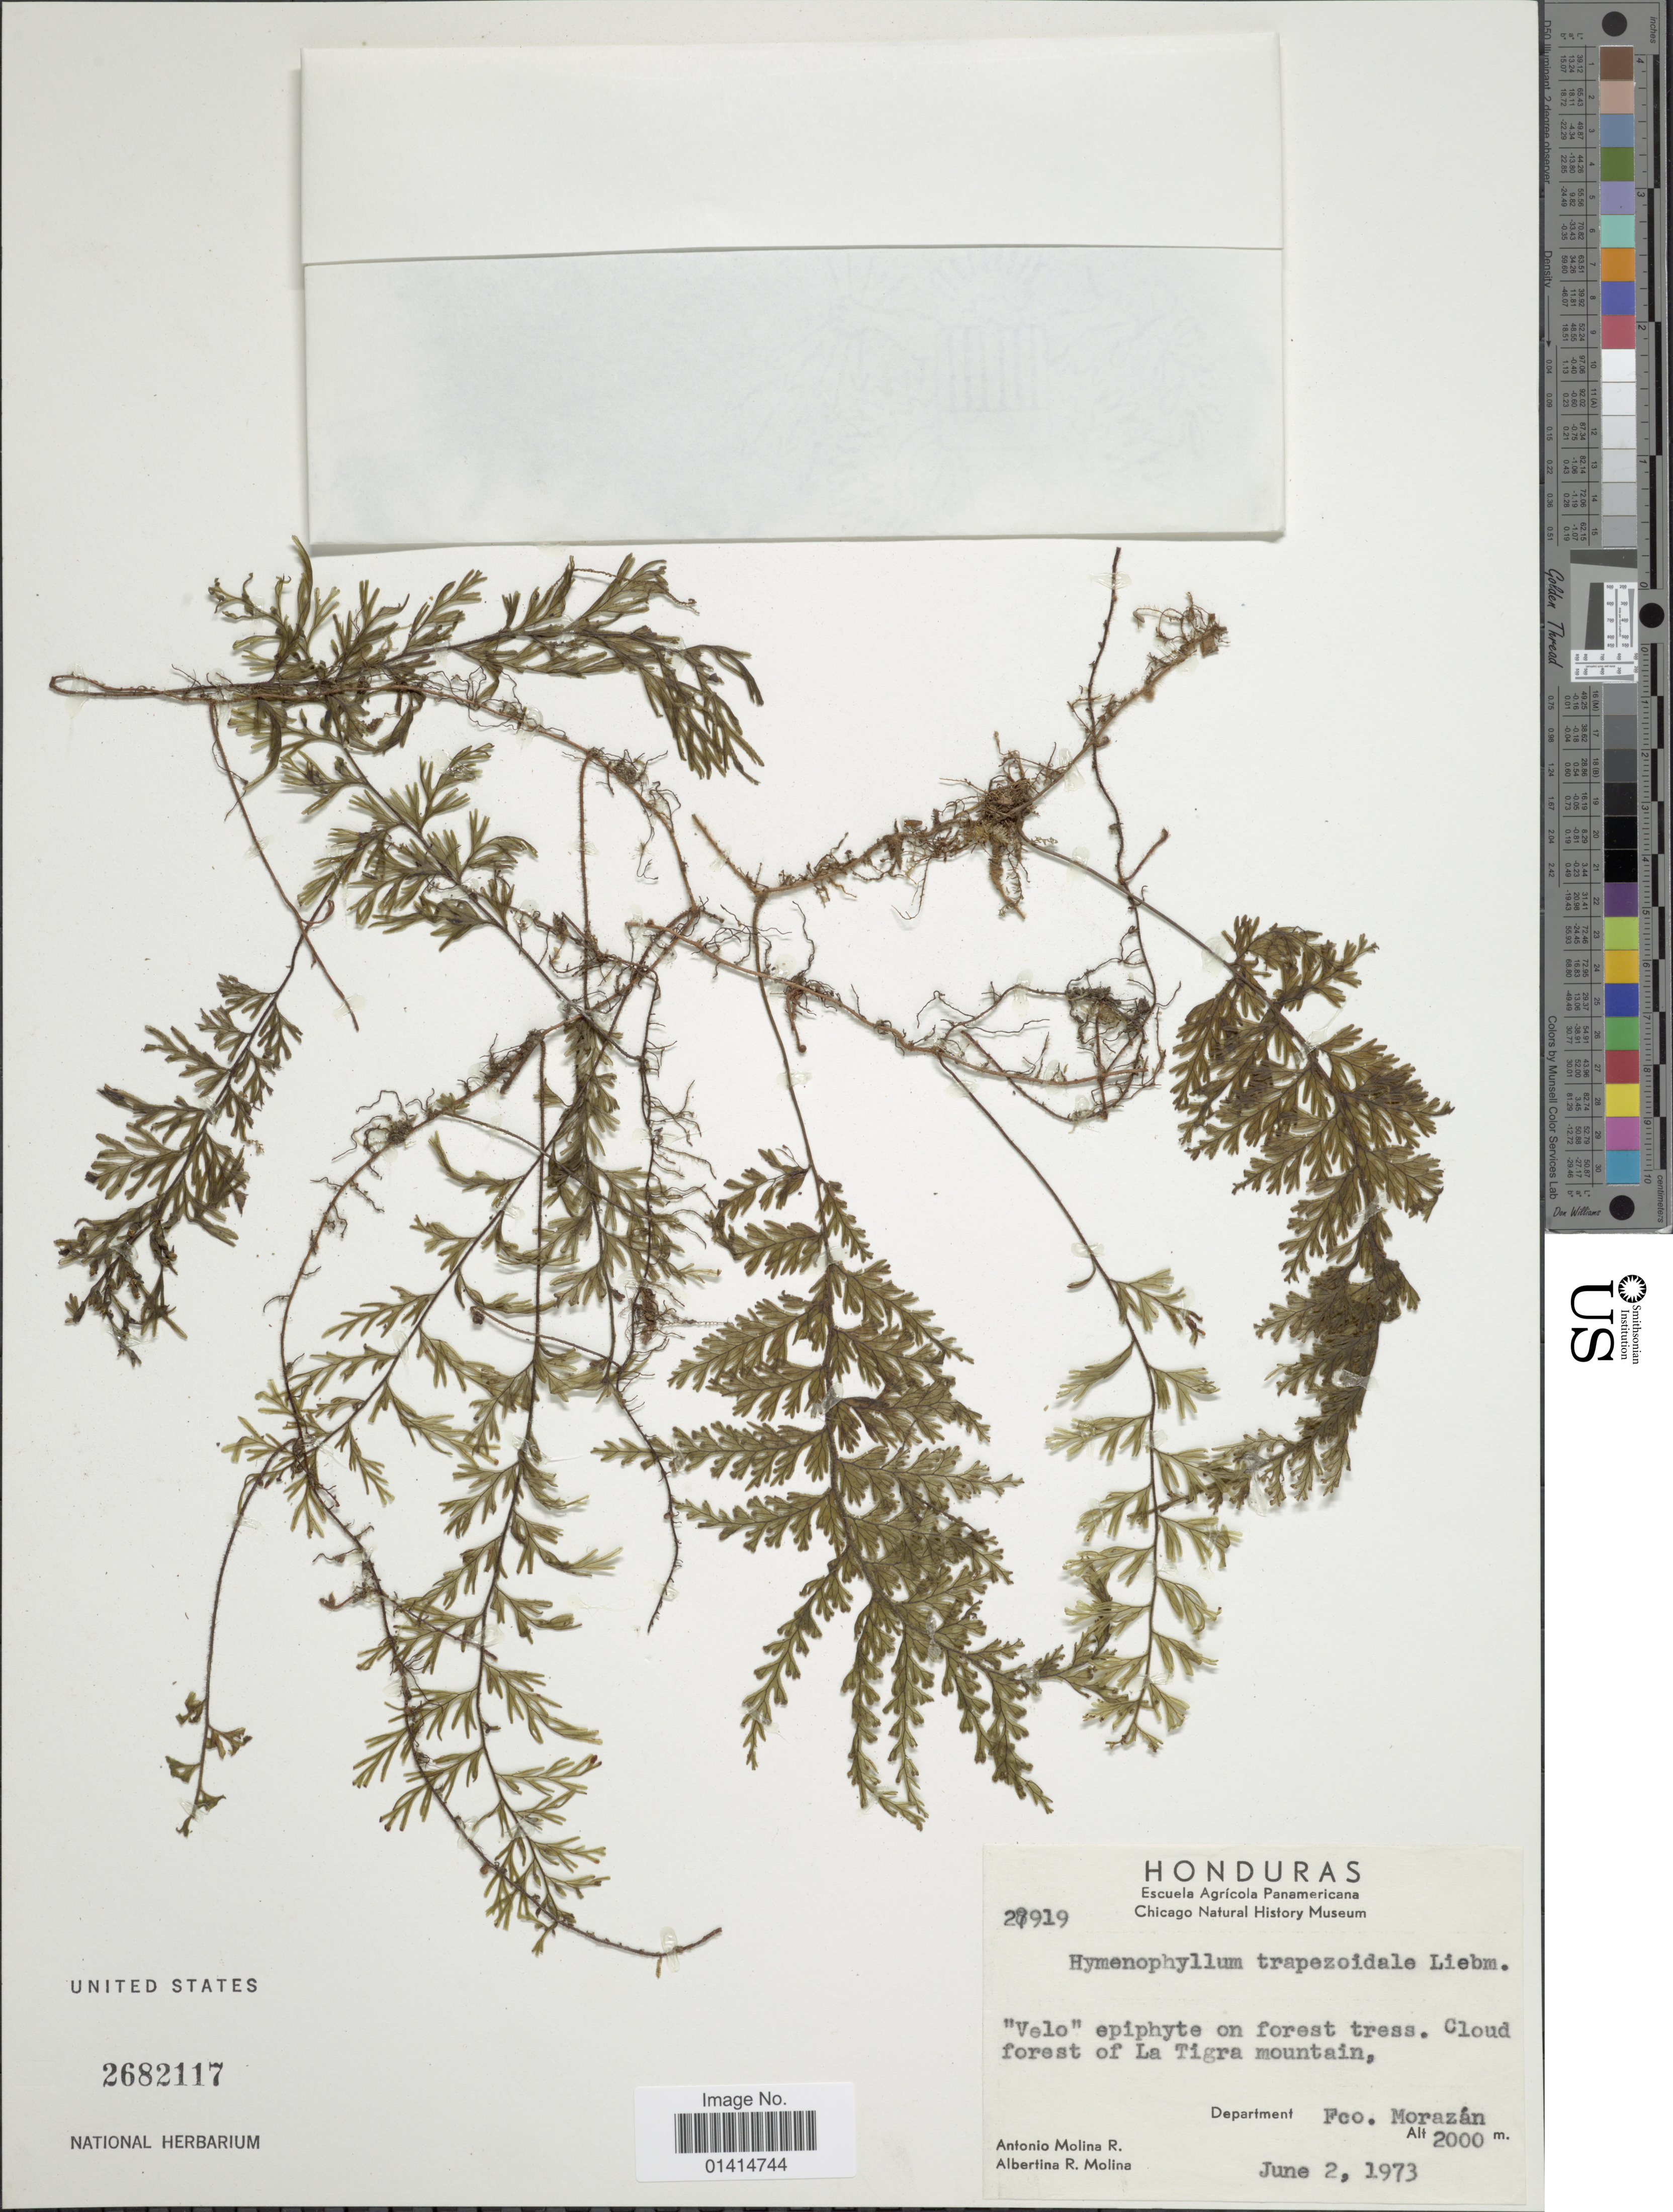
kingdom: Plantae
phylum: Tracheophyta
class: Polypodiopsida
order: Hymenophyllales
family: Hymenophyllaceae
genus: Hymenophyllum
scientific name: Hymenophyllum trapezoidale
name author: Liebm.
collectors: A. Molina R. & A. R. Molina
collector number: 27919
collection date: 1973-06-02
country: Honduras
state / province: Fco. Morazán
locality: Cloud forest of La Tigra mountain, Department Fco. Morazán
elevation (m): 2000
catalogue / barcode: US 2682117